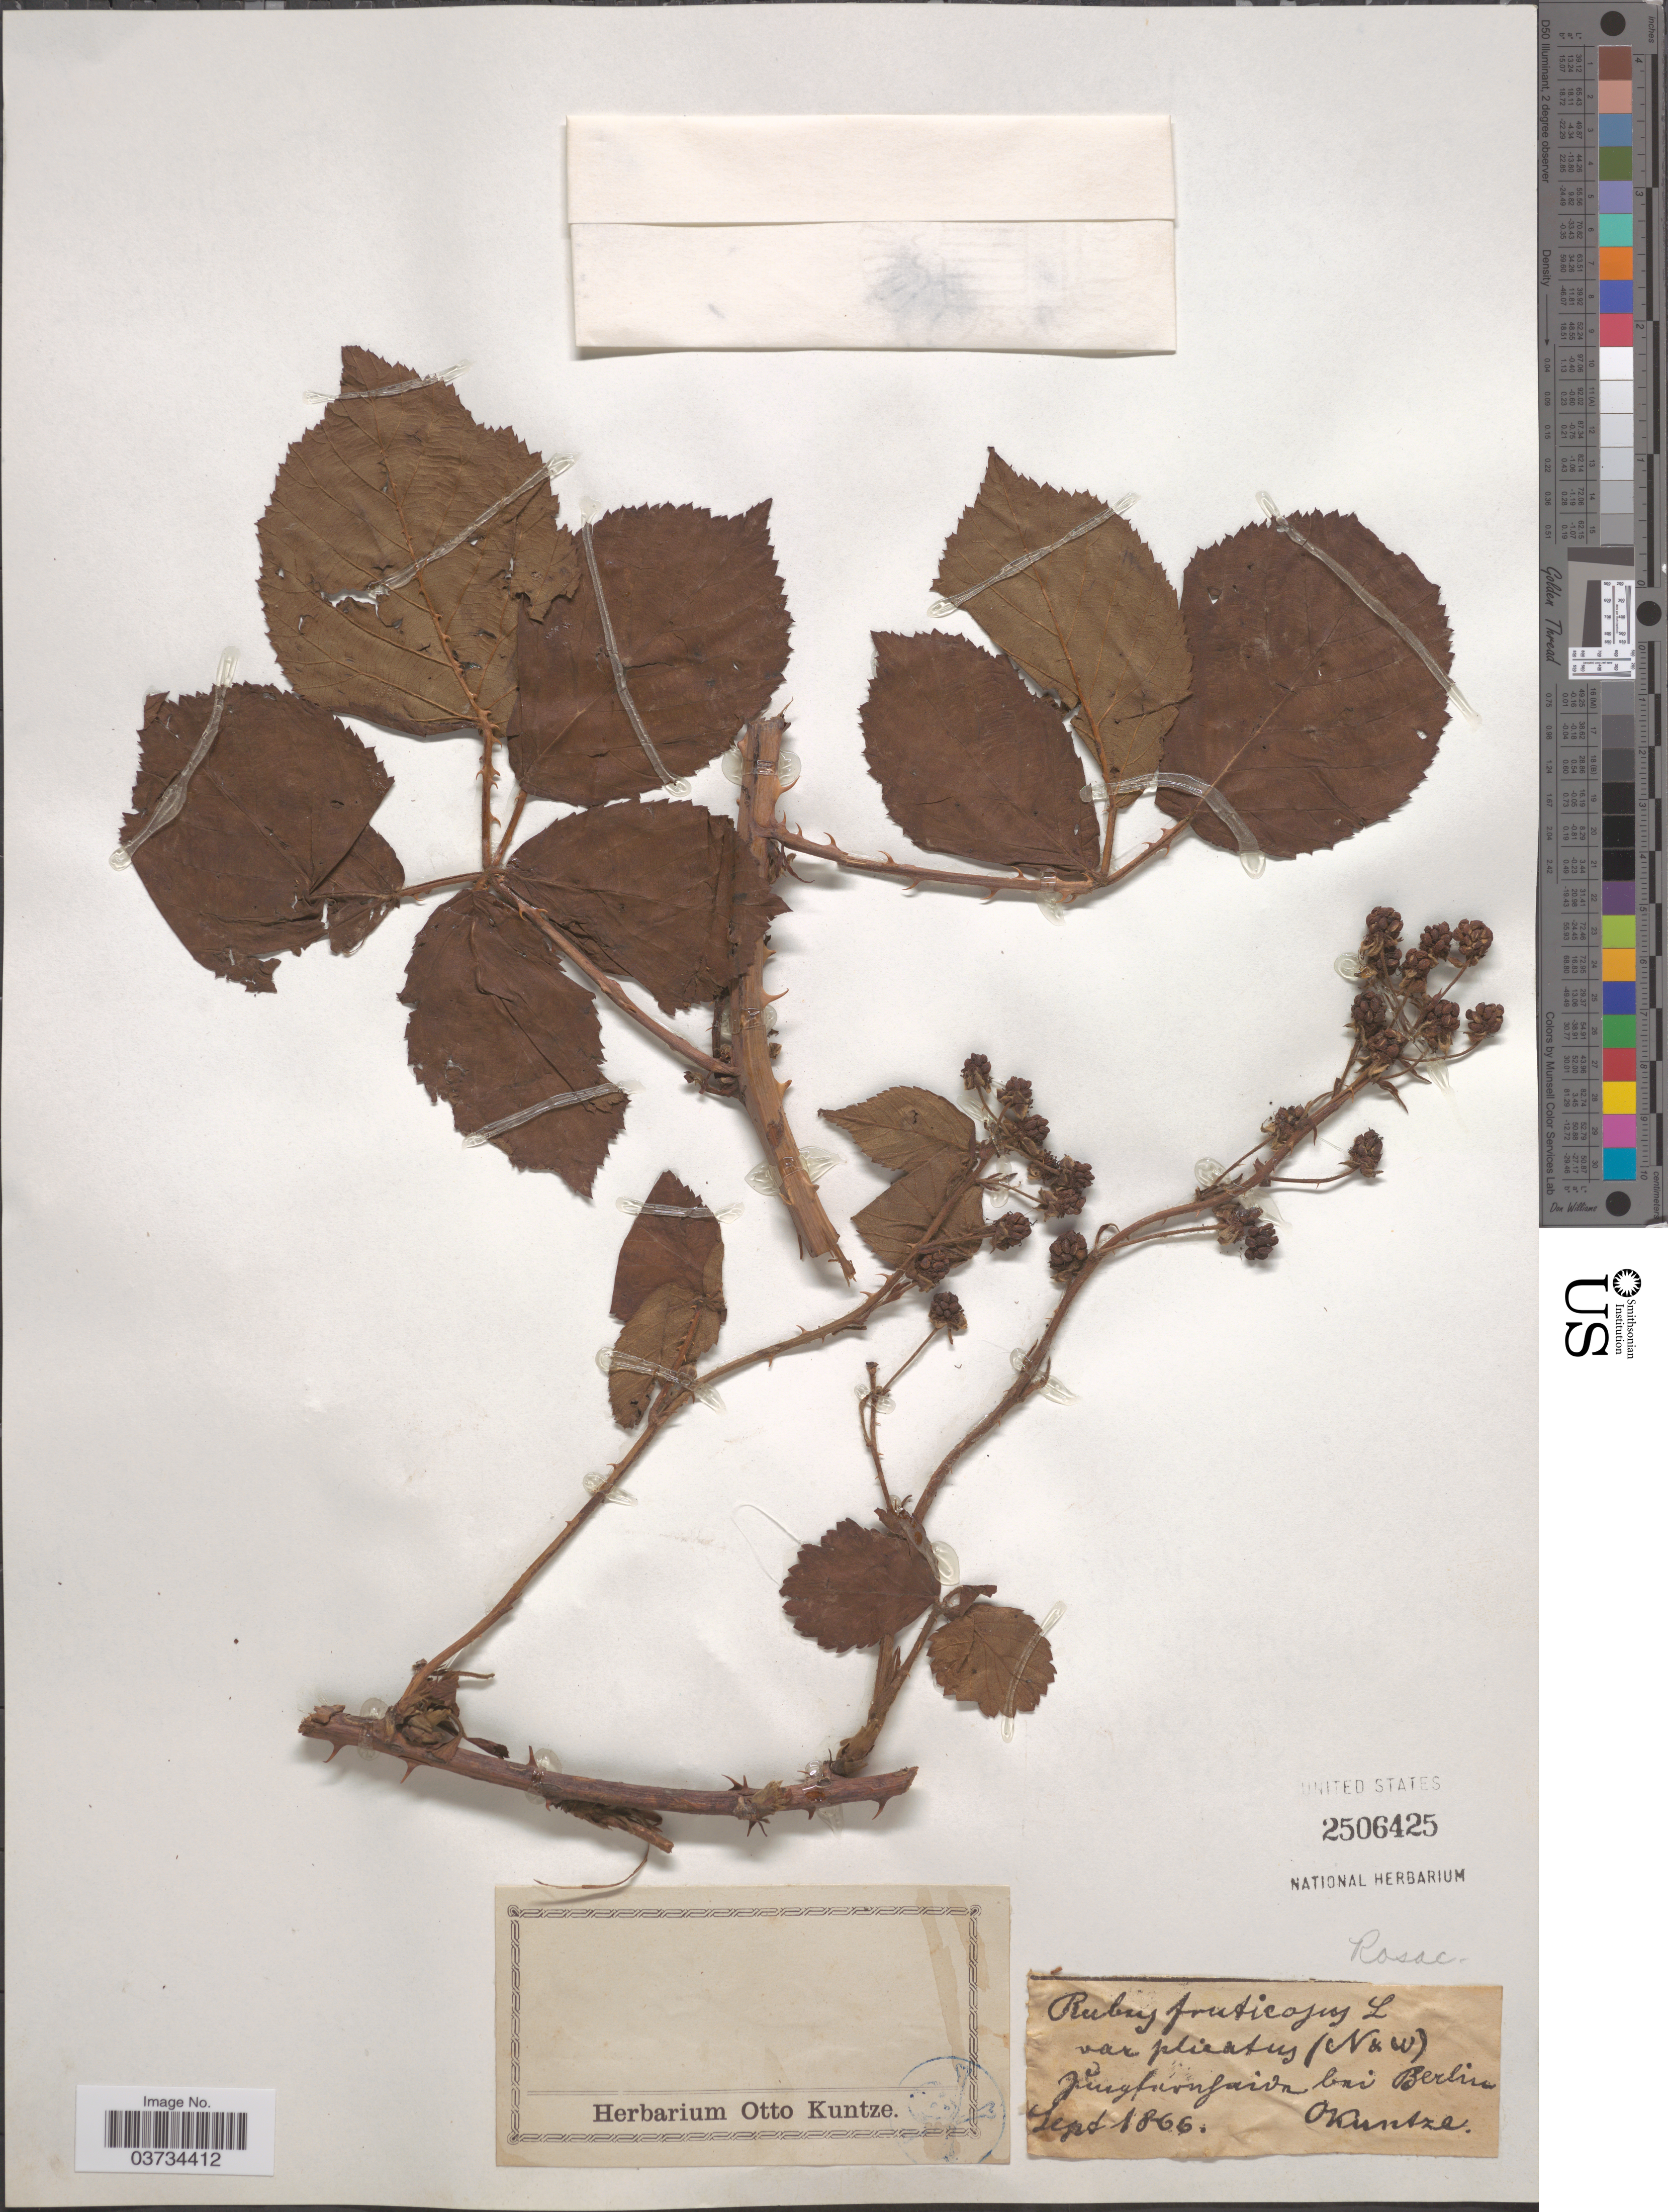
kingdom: Plantae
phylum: Tracheophyta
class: Magnoliopsida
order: Rosales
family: Rosaceae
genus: Rubus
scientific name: Rubus fruticosus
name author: L.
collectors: C.E.O. Kuntze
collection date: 1866-09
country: Germany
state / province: Berlin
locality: Jungfainfaiva bai Berlin. [interpreted]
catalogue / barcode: US 2506425